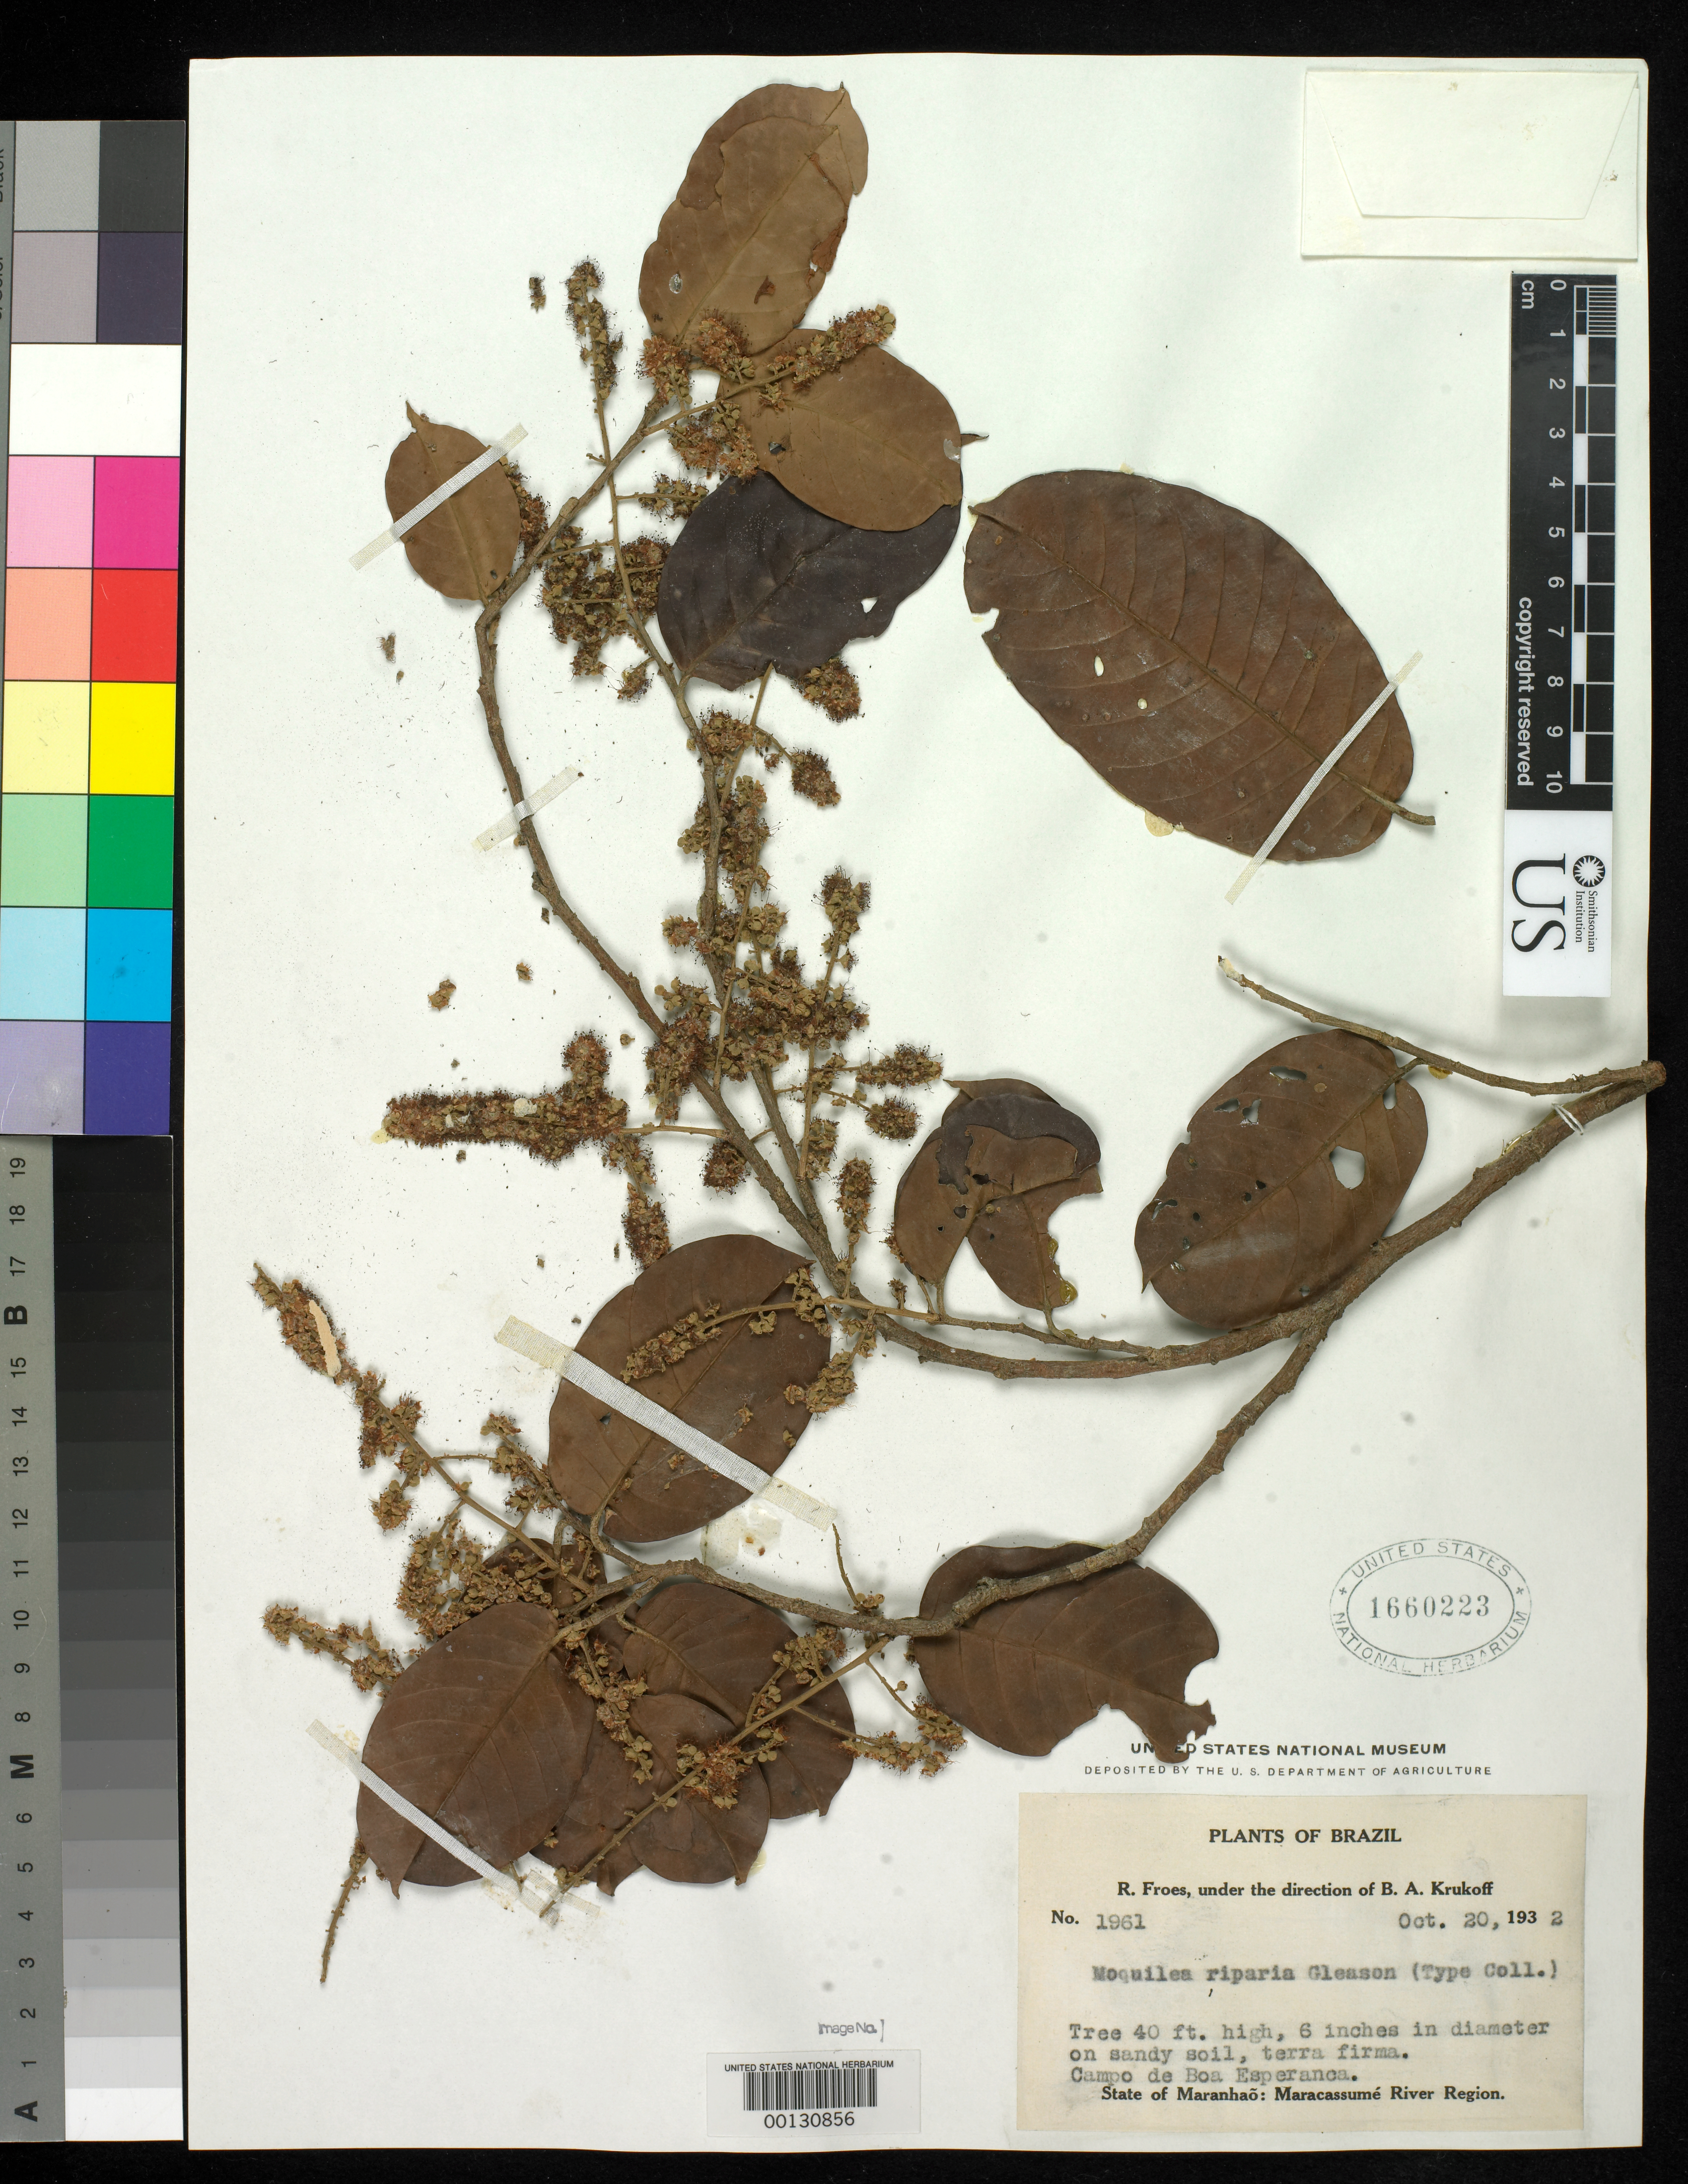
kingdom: Plantae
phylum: Tracheophyta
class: Magnoliopsida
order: Malpighiales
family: Chrysobalanaceae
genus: Moquilea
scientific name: Moquilea riparia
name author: Gleason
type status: Isotype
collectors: R. L. Fróes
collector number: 1961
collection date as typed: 20 Oct 1933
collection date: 1933-10-20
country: Brazil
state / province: Maranhão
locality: Maracassume River region, Campo de Sanesperanca.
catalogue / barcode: US 1660223